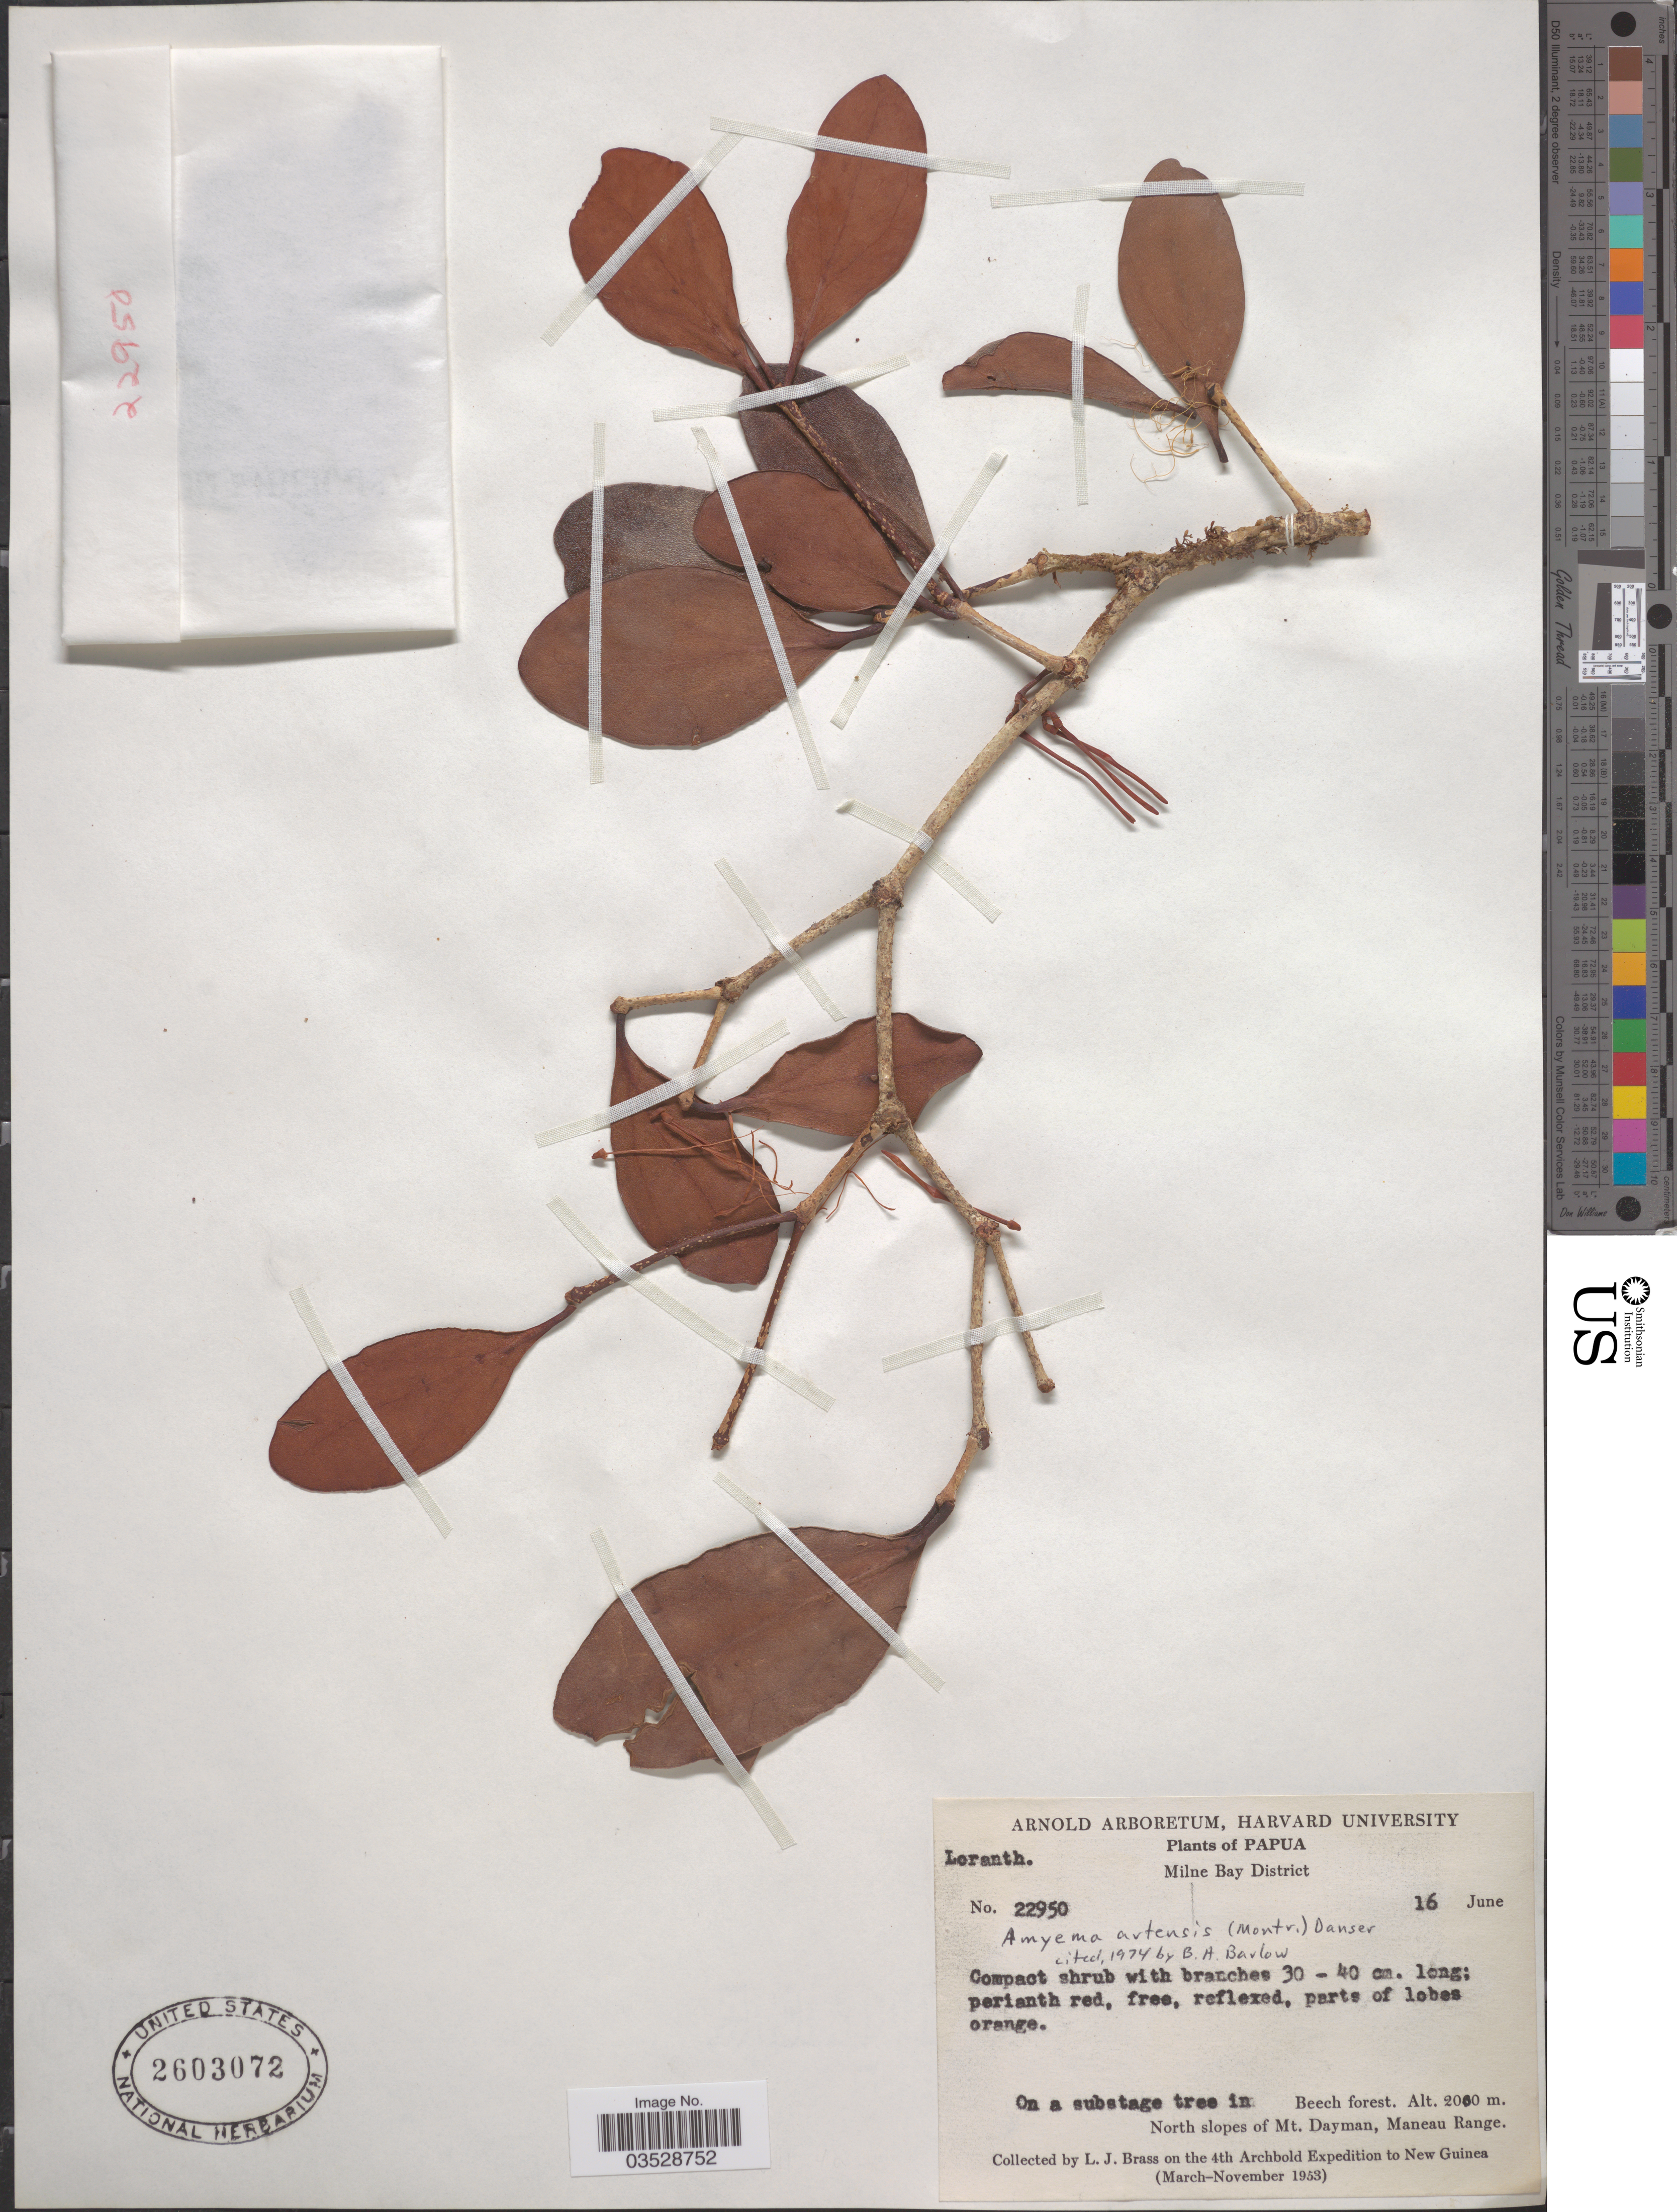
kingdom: Plantae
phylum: Tracheophyta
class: Magnoliopsida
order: Santalales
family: Loranthaceae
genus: Amyema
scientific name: Amyema artensis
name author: Danser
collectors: L. J. Brass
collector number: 22950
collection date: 1953-06-16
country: Papua New Guinea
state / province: Milne Bay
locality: New Guinea. Milne Bay District. North slopes of Mt. Dayman, Maneau Range.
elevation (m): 2000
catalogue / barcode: US 2603072